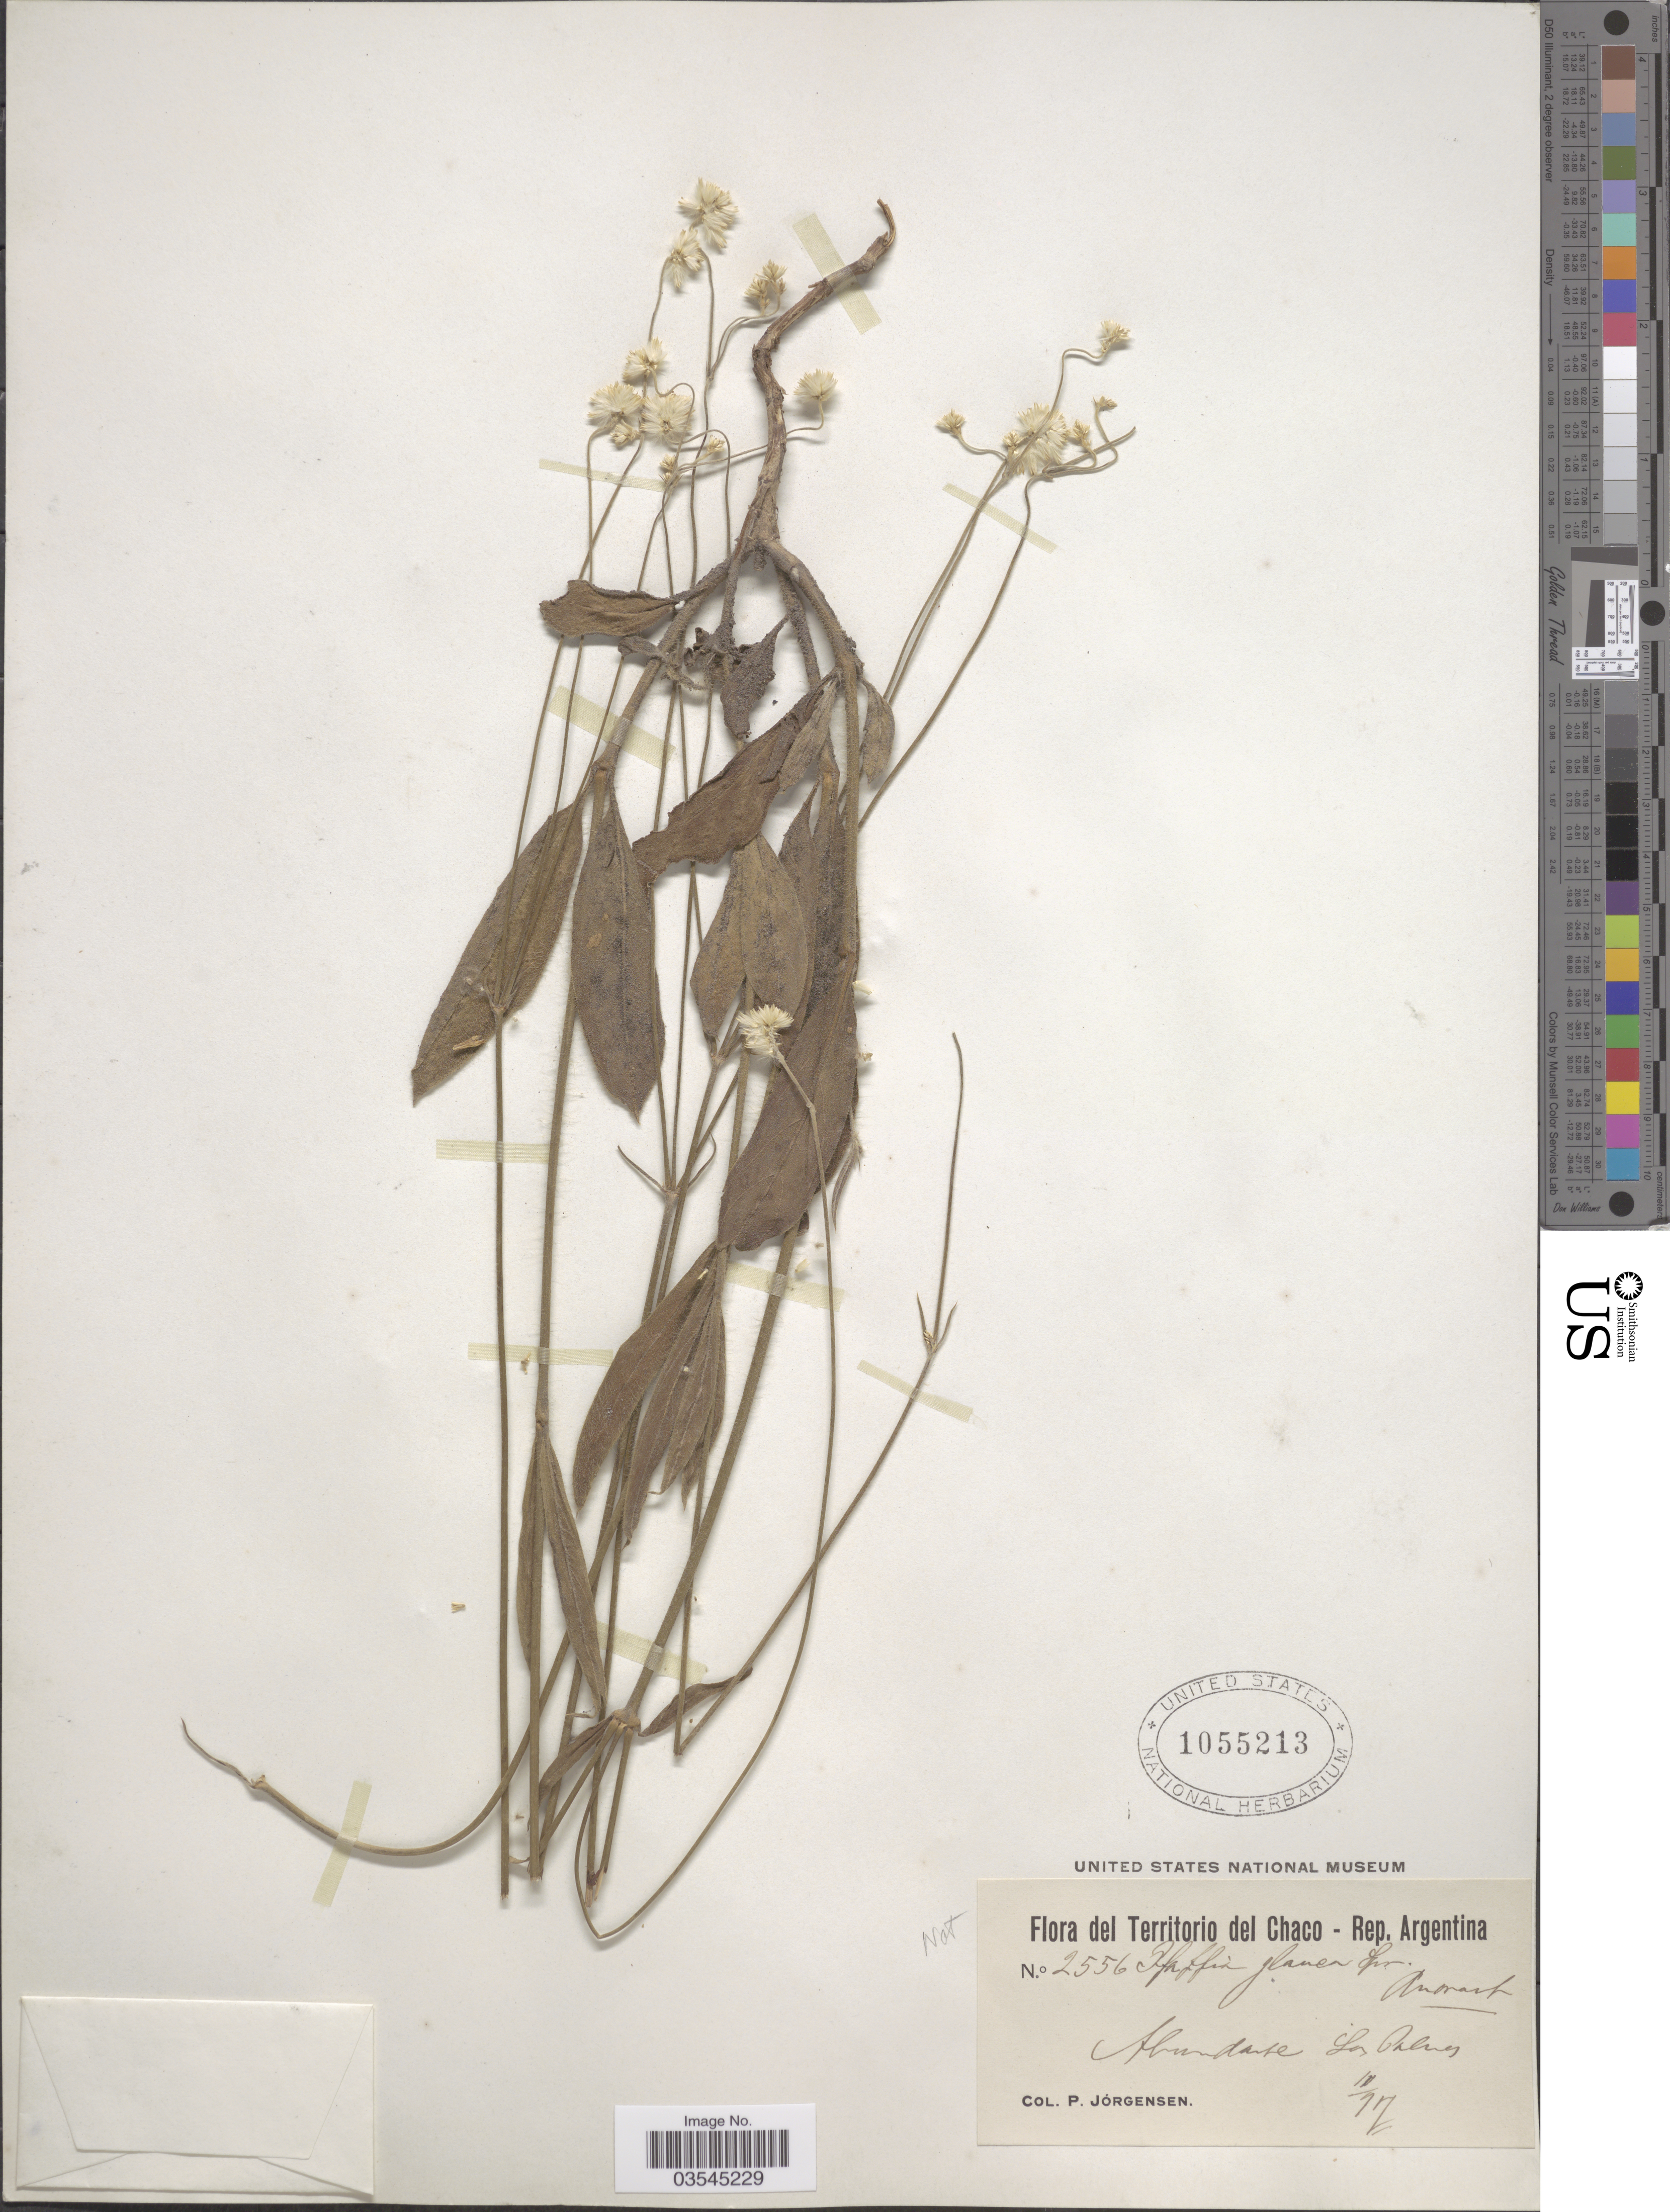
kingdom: Plantae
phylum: Tracheophyta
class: Magnoliopsida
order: Caryophyllales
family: Amaranthaceae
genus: Pfaffia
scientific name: Pfaffia glomerata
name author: (Spreng.) Pedersen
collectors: P. Jörgensen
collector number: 2556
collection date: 1917-10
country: Argentina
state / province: Chaco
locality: Las Palmas.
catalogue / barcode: US 1055213